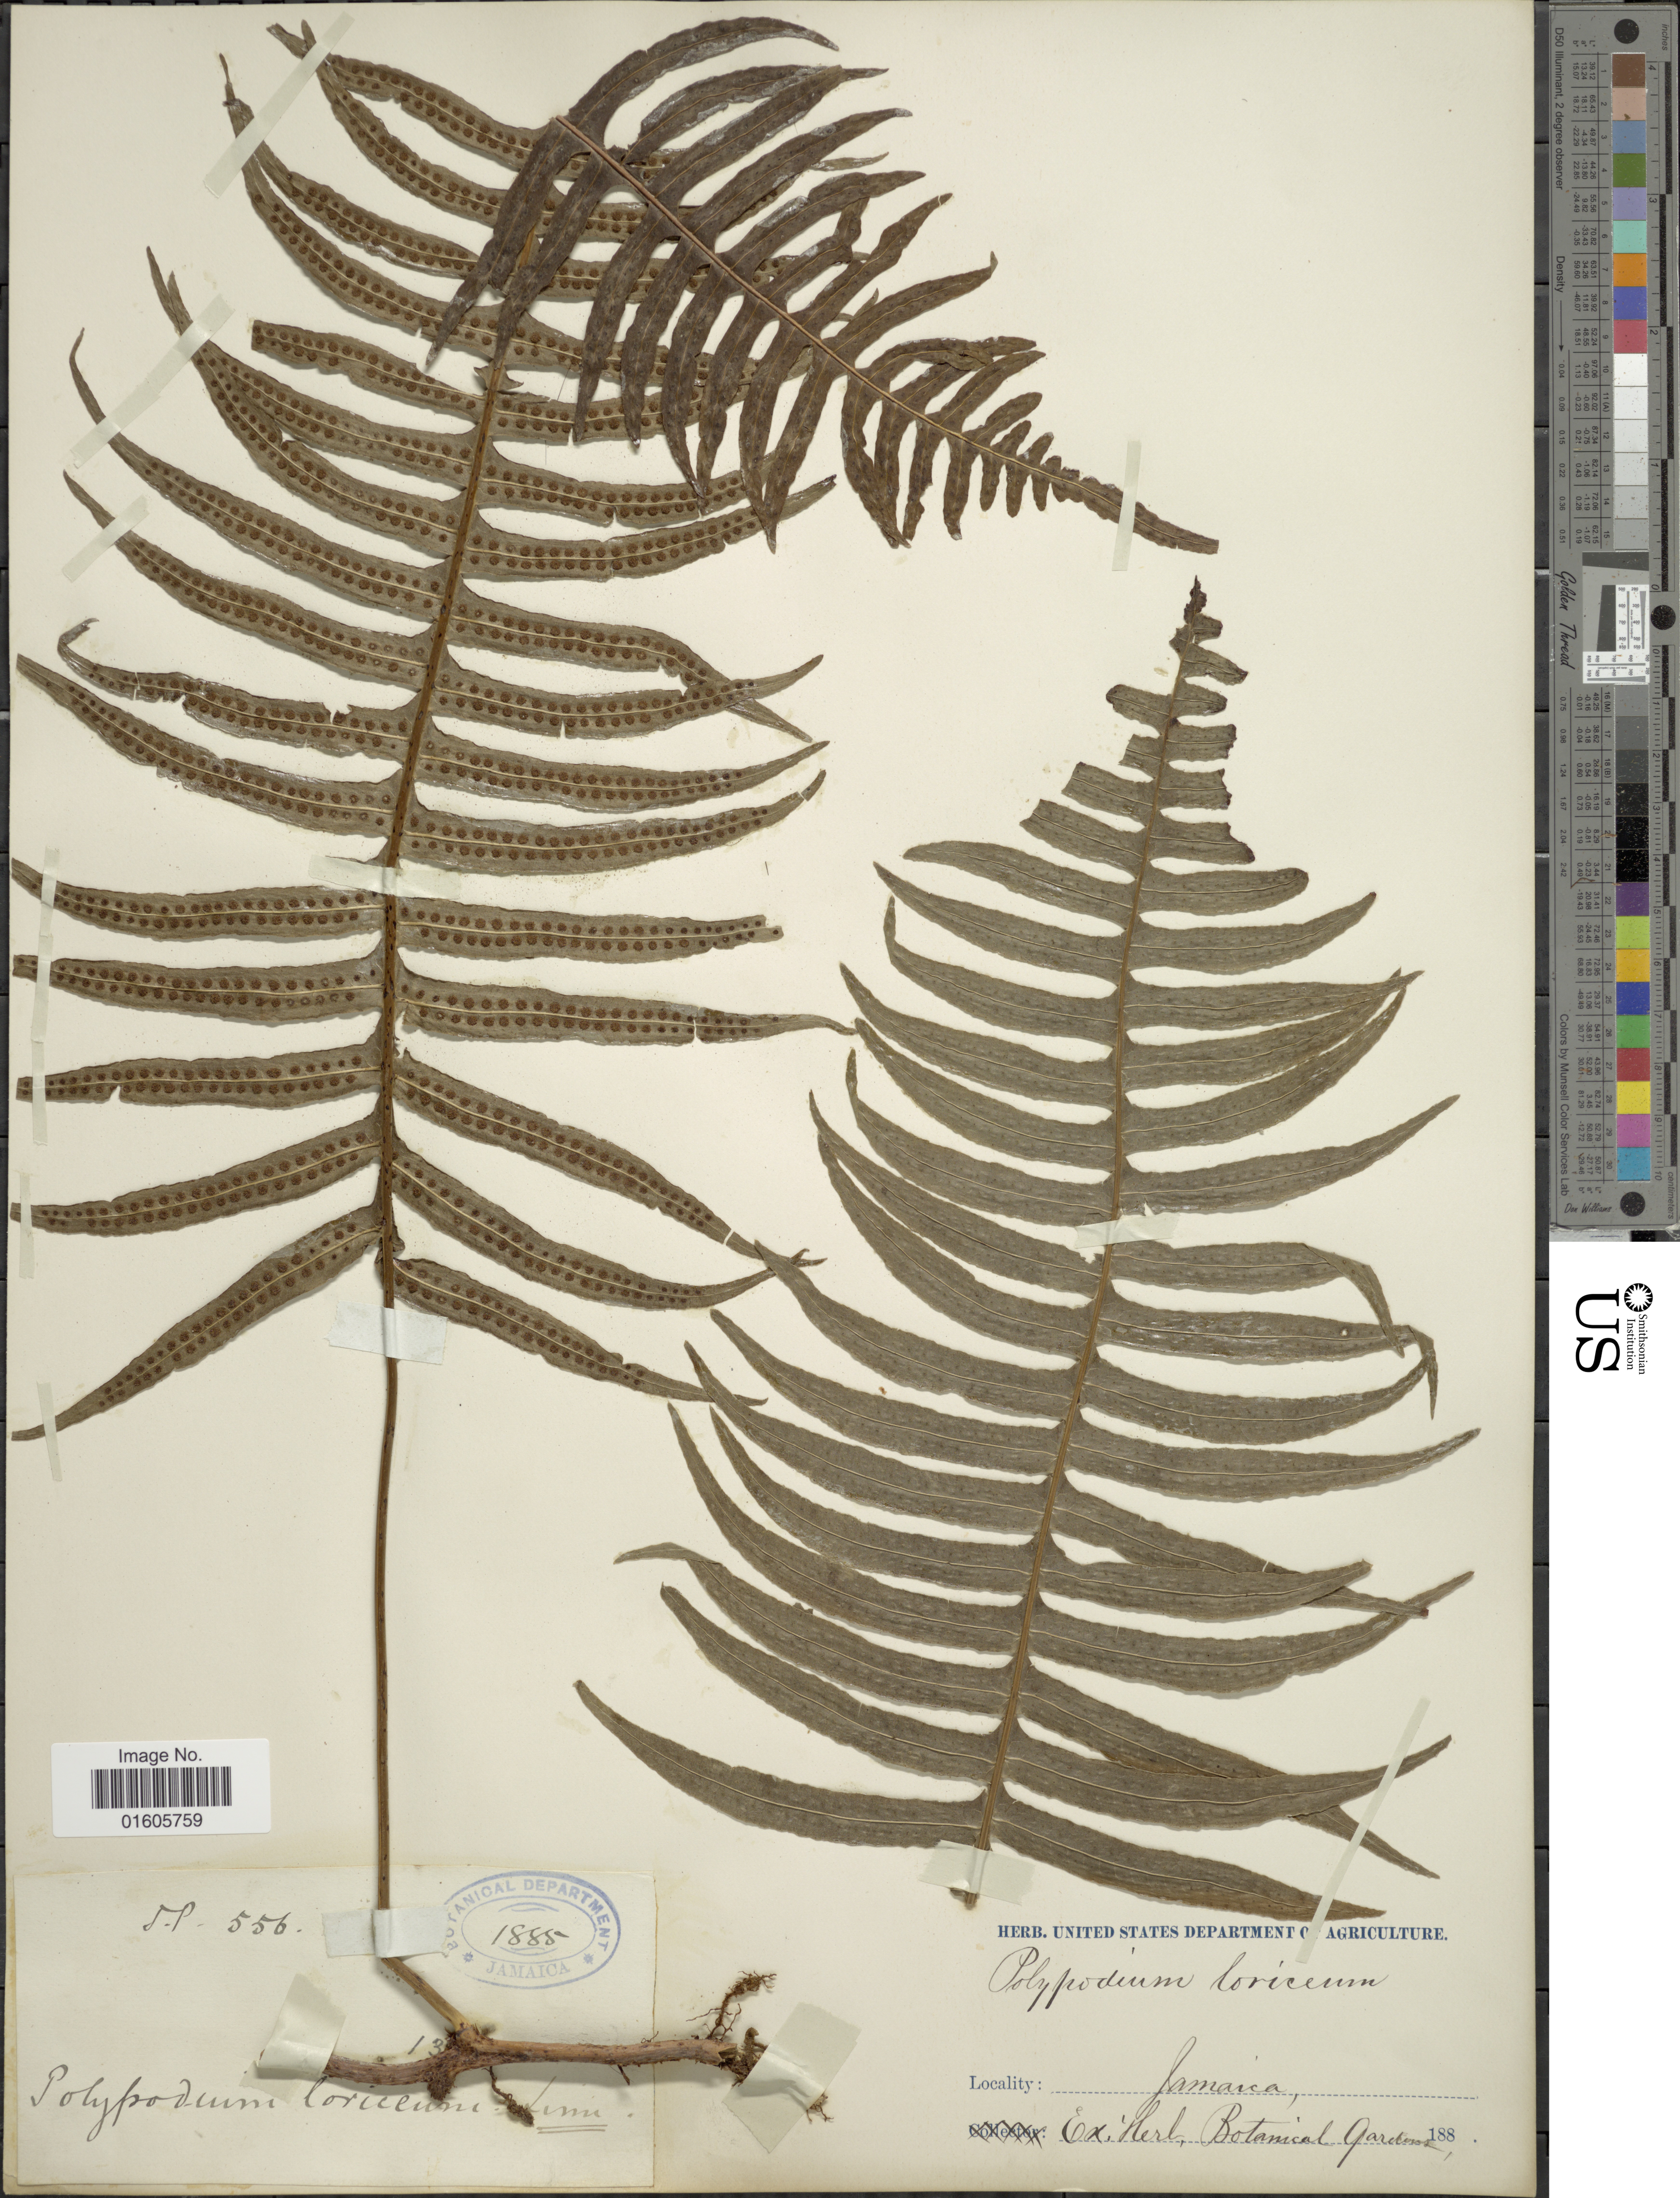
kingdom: Plantae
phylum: Tracheophyta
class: Polypodiopsida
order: Polypodiales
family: Polypodiaceae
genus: Serpocaulon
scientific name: Serpocaulon loriceum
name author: (L.) A.R. Sm.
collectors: J.P.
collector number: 556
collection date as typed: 188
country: Jamaica